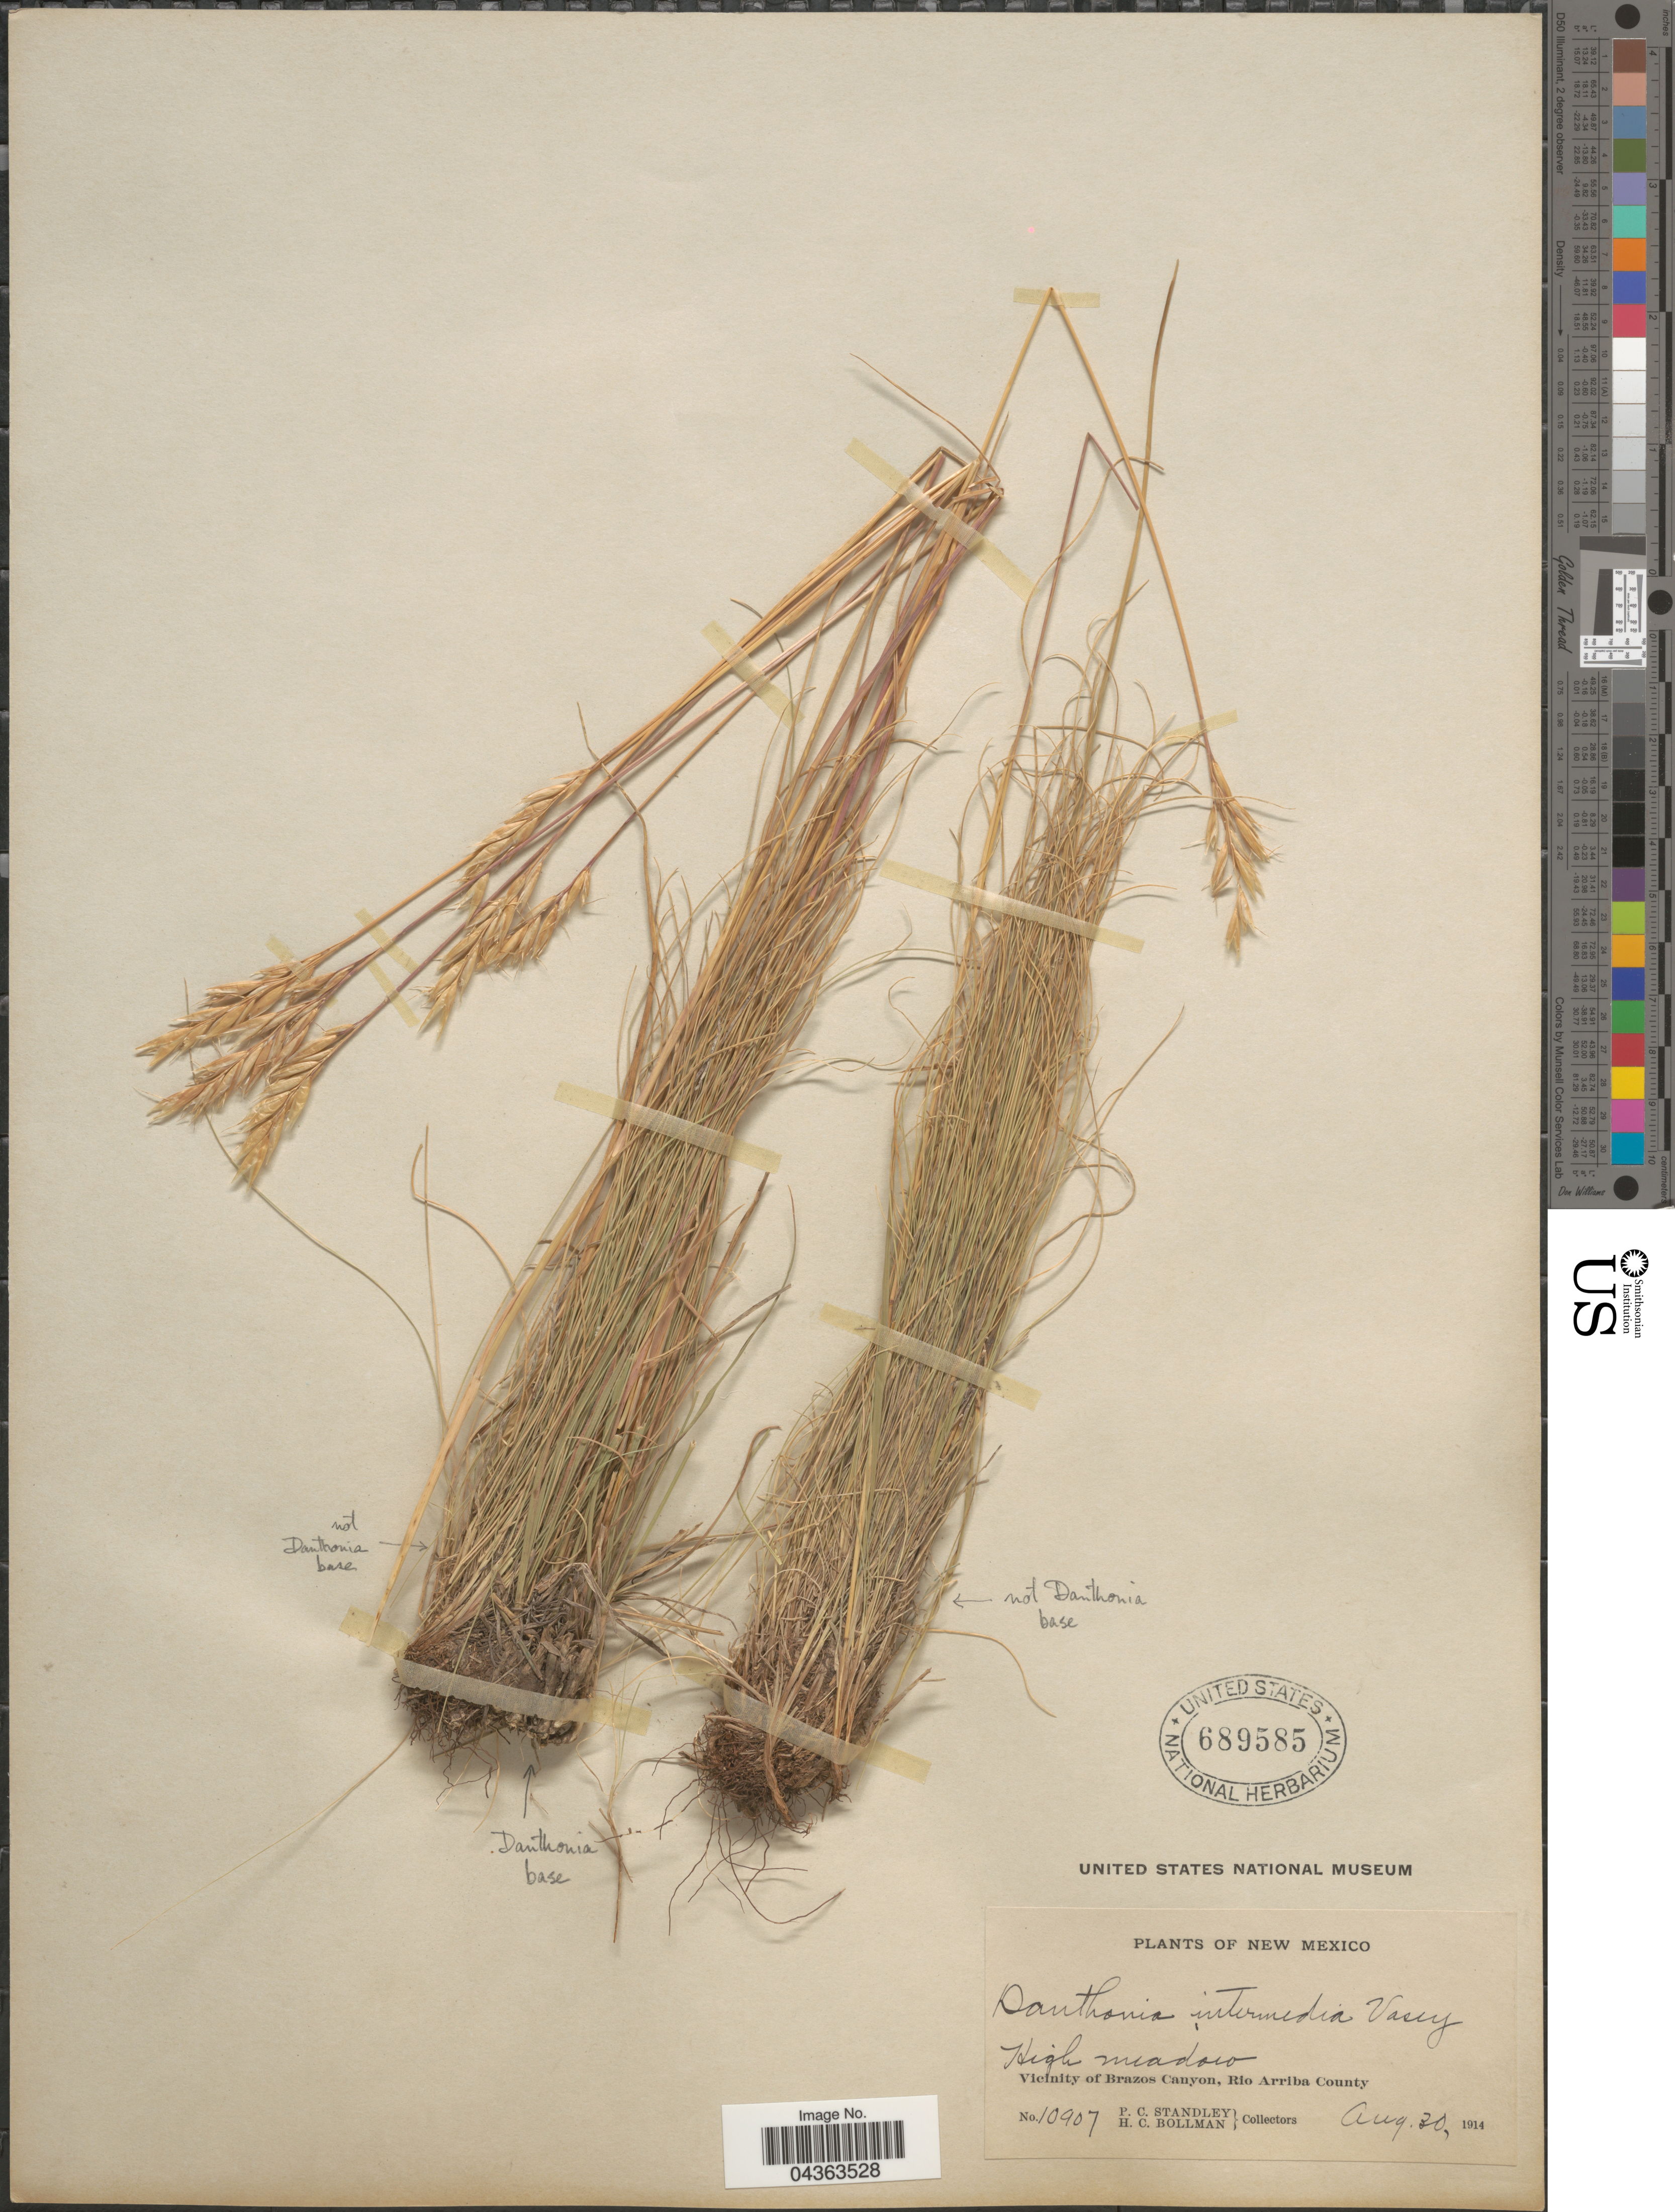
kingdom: Plantae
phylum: Tracheophyta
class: Liliopsida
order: Poales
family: Poaceae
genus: Danthonia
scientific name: Danthonia intermedia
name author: Vasey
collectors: P. C. Standley & H. C. Bollman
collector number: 10907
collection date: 1914-08-30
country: United States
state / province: New Mexico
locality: High meadow. Vicinity of Brazos Canyon, Rio Arriba County.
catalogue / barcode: US 689585